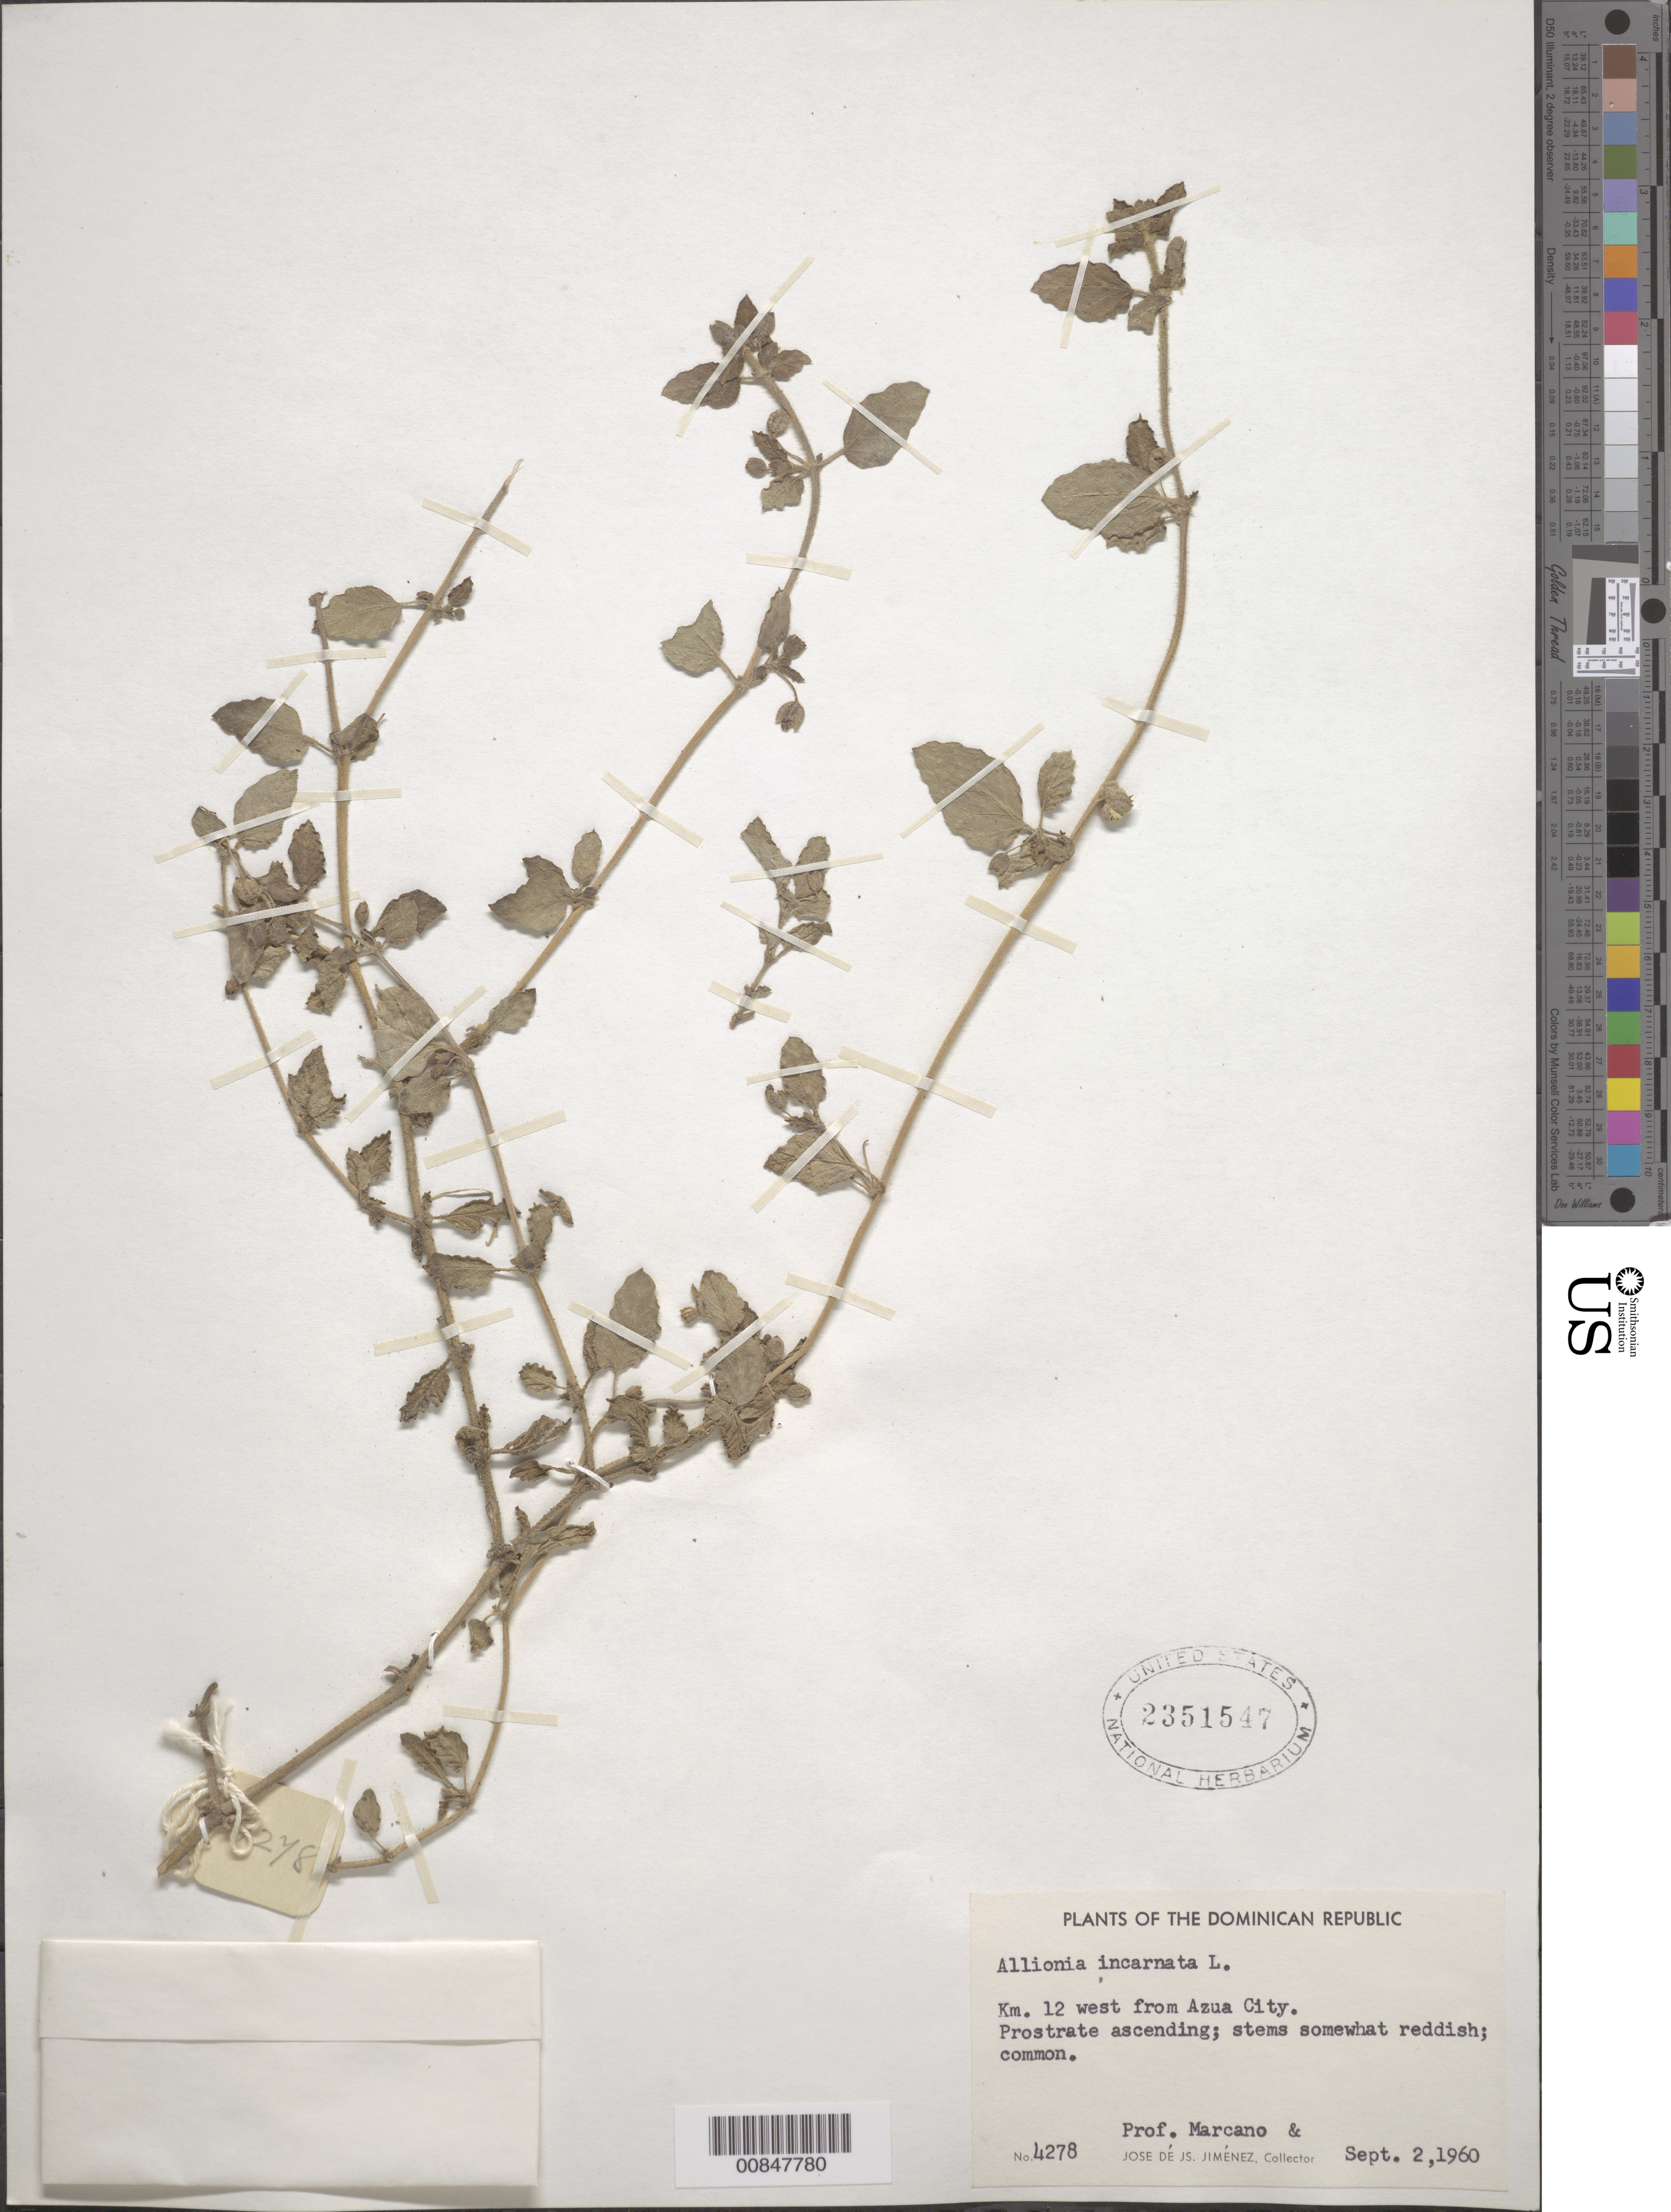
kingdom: Plantae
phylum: Tracheophyta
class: Magnoliopsida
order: Caryophyllales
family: Nyctaginaceae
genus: Allionia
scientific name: Allionia incarnata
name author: L.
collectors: J. J. Jiménez Almonte & E. J. Marcano F.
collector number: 4278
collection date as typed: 02 Sep 1960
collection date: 1960-09-02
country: Dominican Republic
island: Hispaniola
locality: Km. 12 west from Azua City.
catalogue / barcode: US 2351547